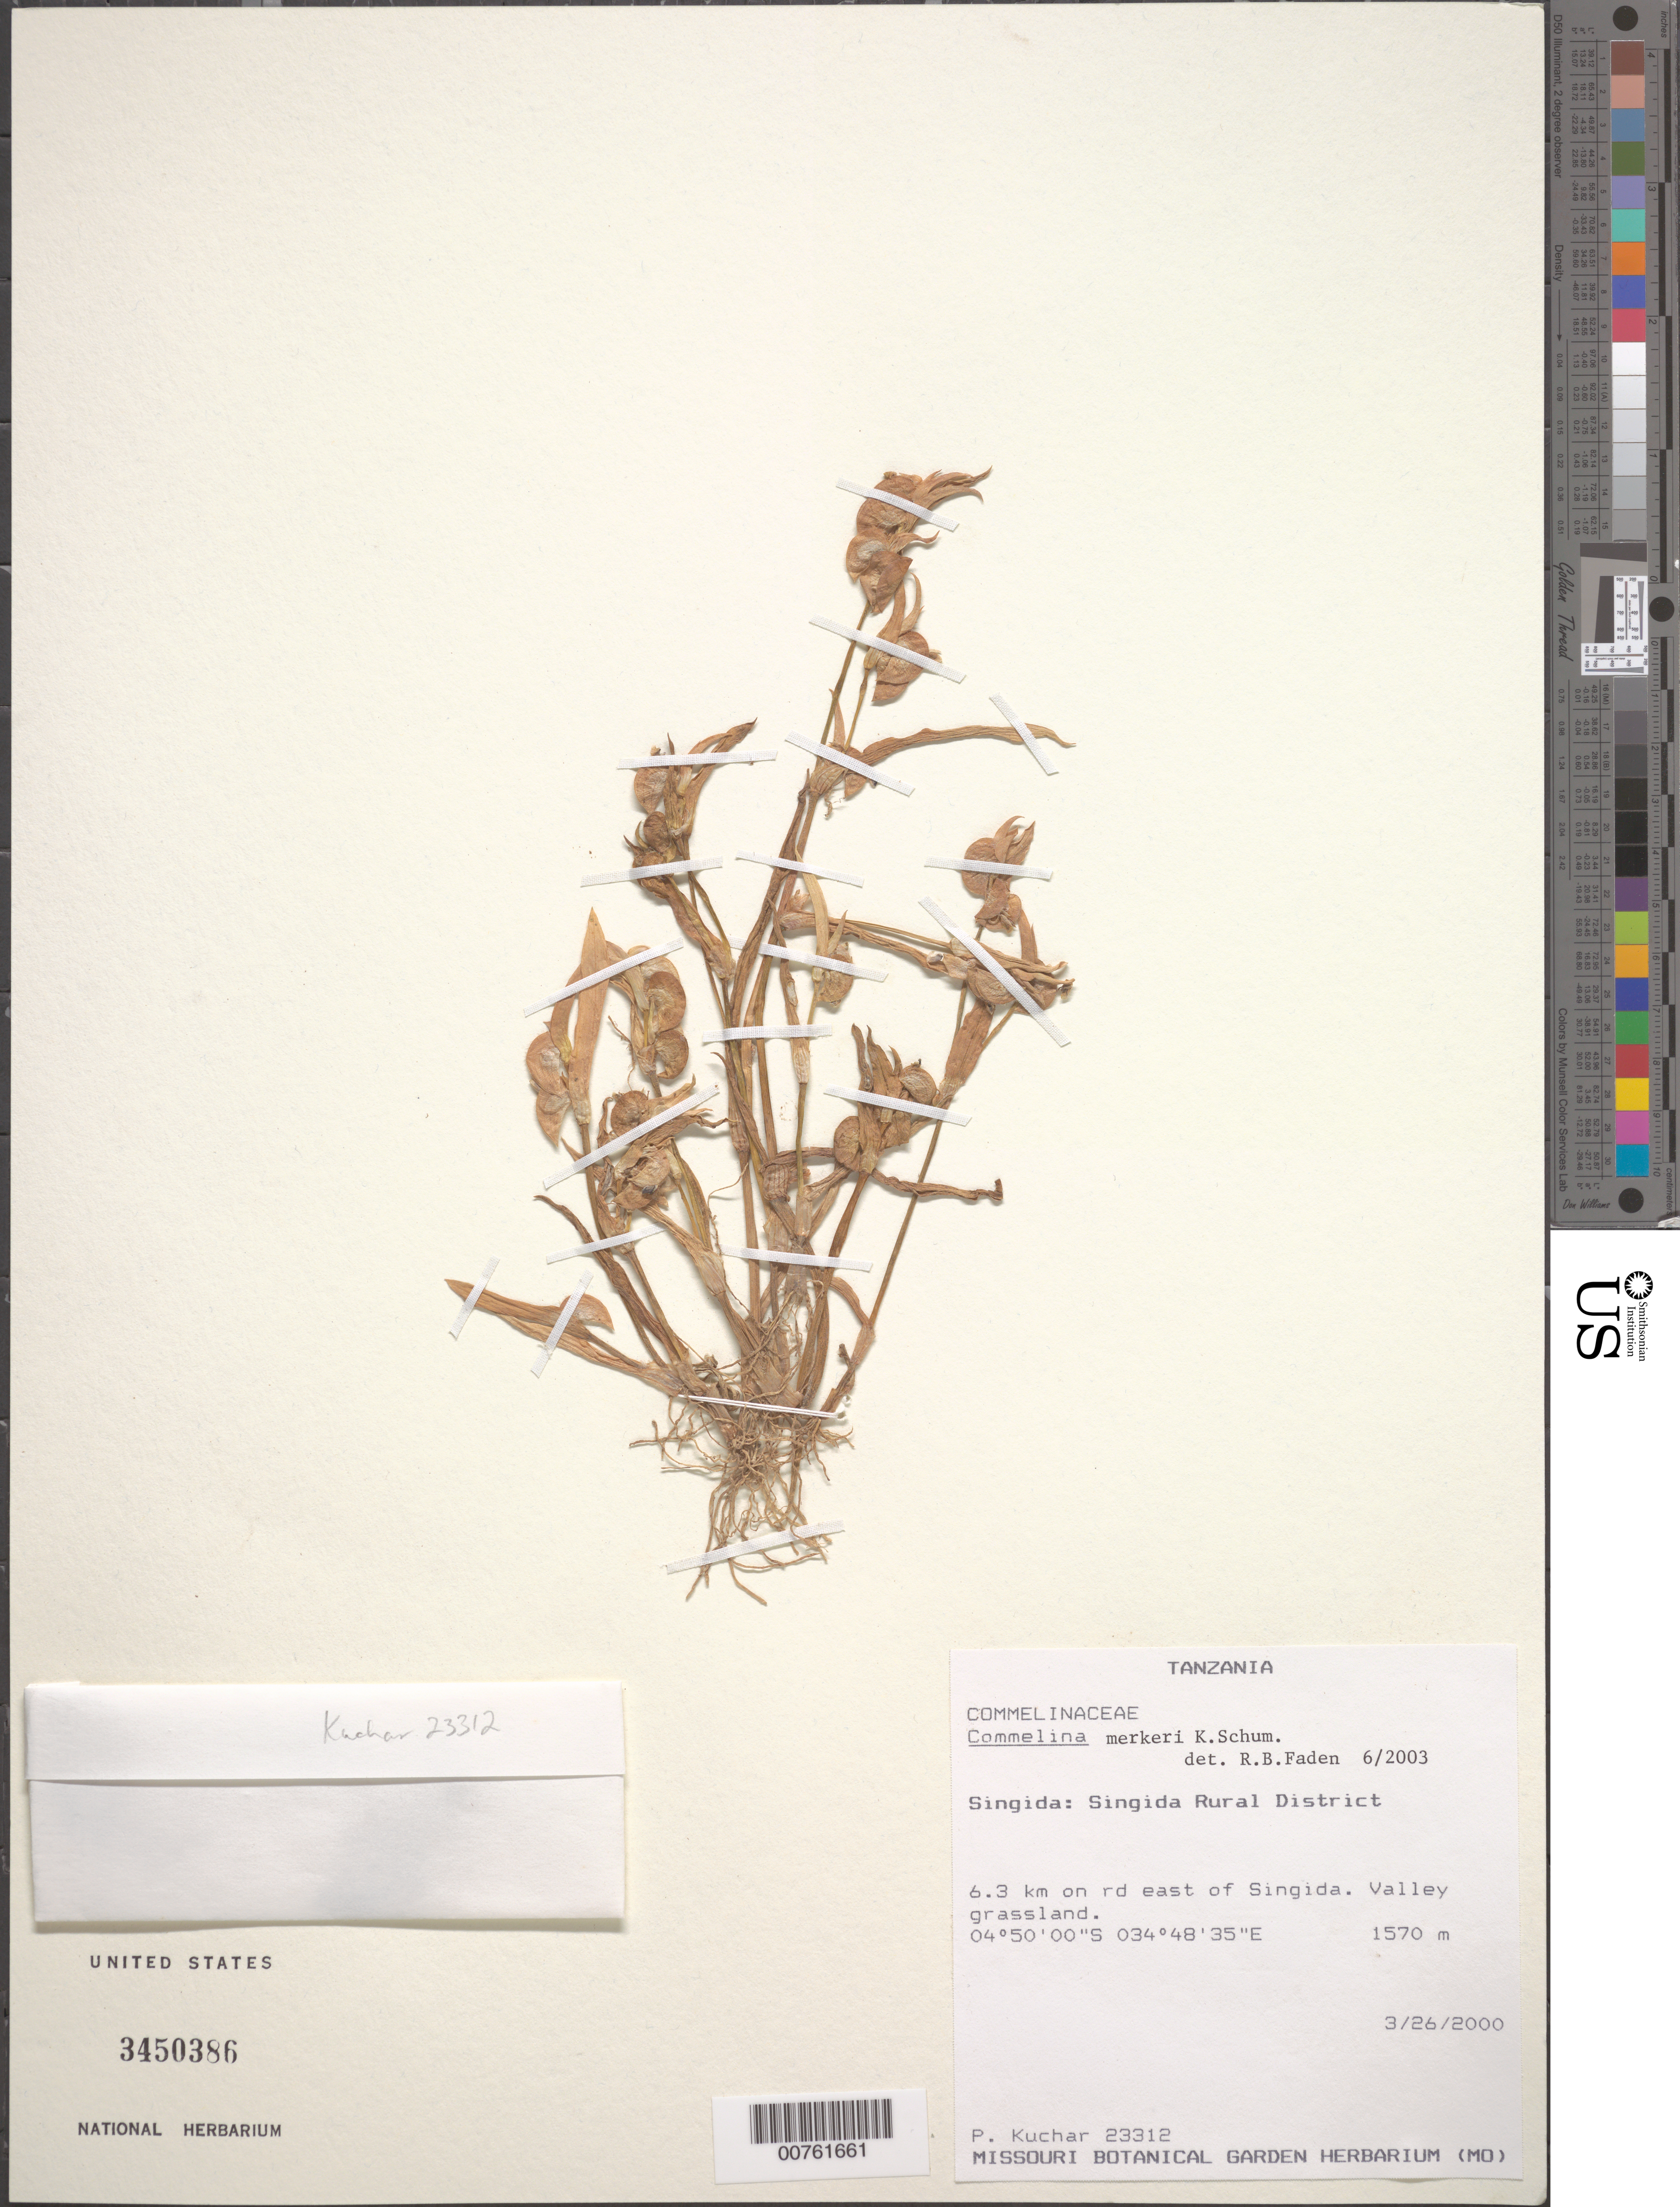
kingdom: Plantae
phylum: Tracheophyta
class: Liliopsida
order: Commelinales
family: Commelinaceae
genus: Commelina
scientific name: Commelina merkeri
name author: K. Schum.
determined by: Faden, Robert B., (US), Smithsonian Institution - National Museum of Natural History (UNITED STATES)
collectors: P. Kuchar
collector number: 23312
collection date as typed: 26 Mar 2000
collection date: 2000-03-26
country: Tanzania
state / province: Singida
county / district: Singida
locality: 6.3 km on rd east of Singida.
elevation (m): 1570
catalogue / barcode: US 3450386